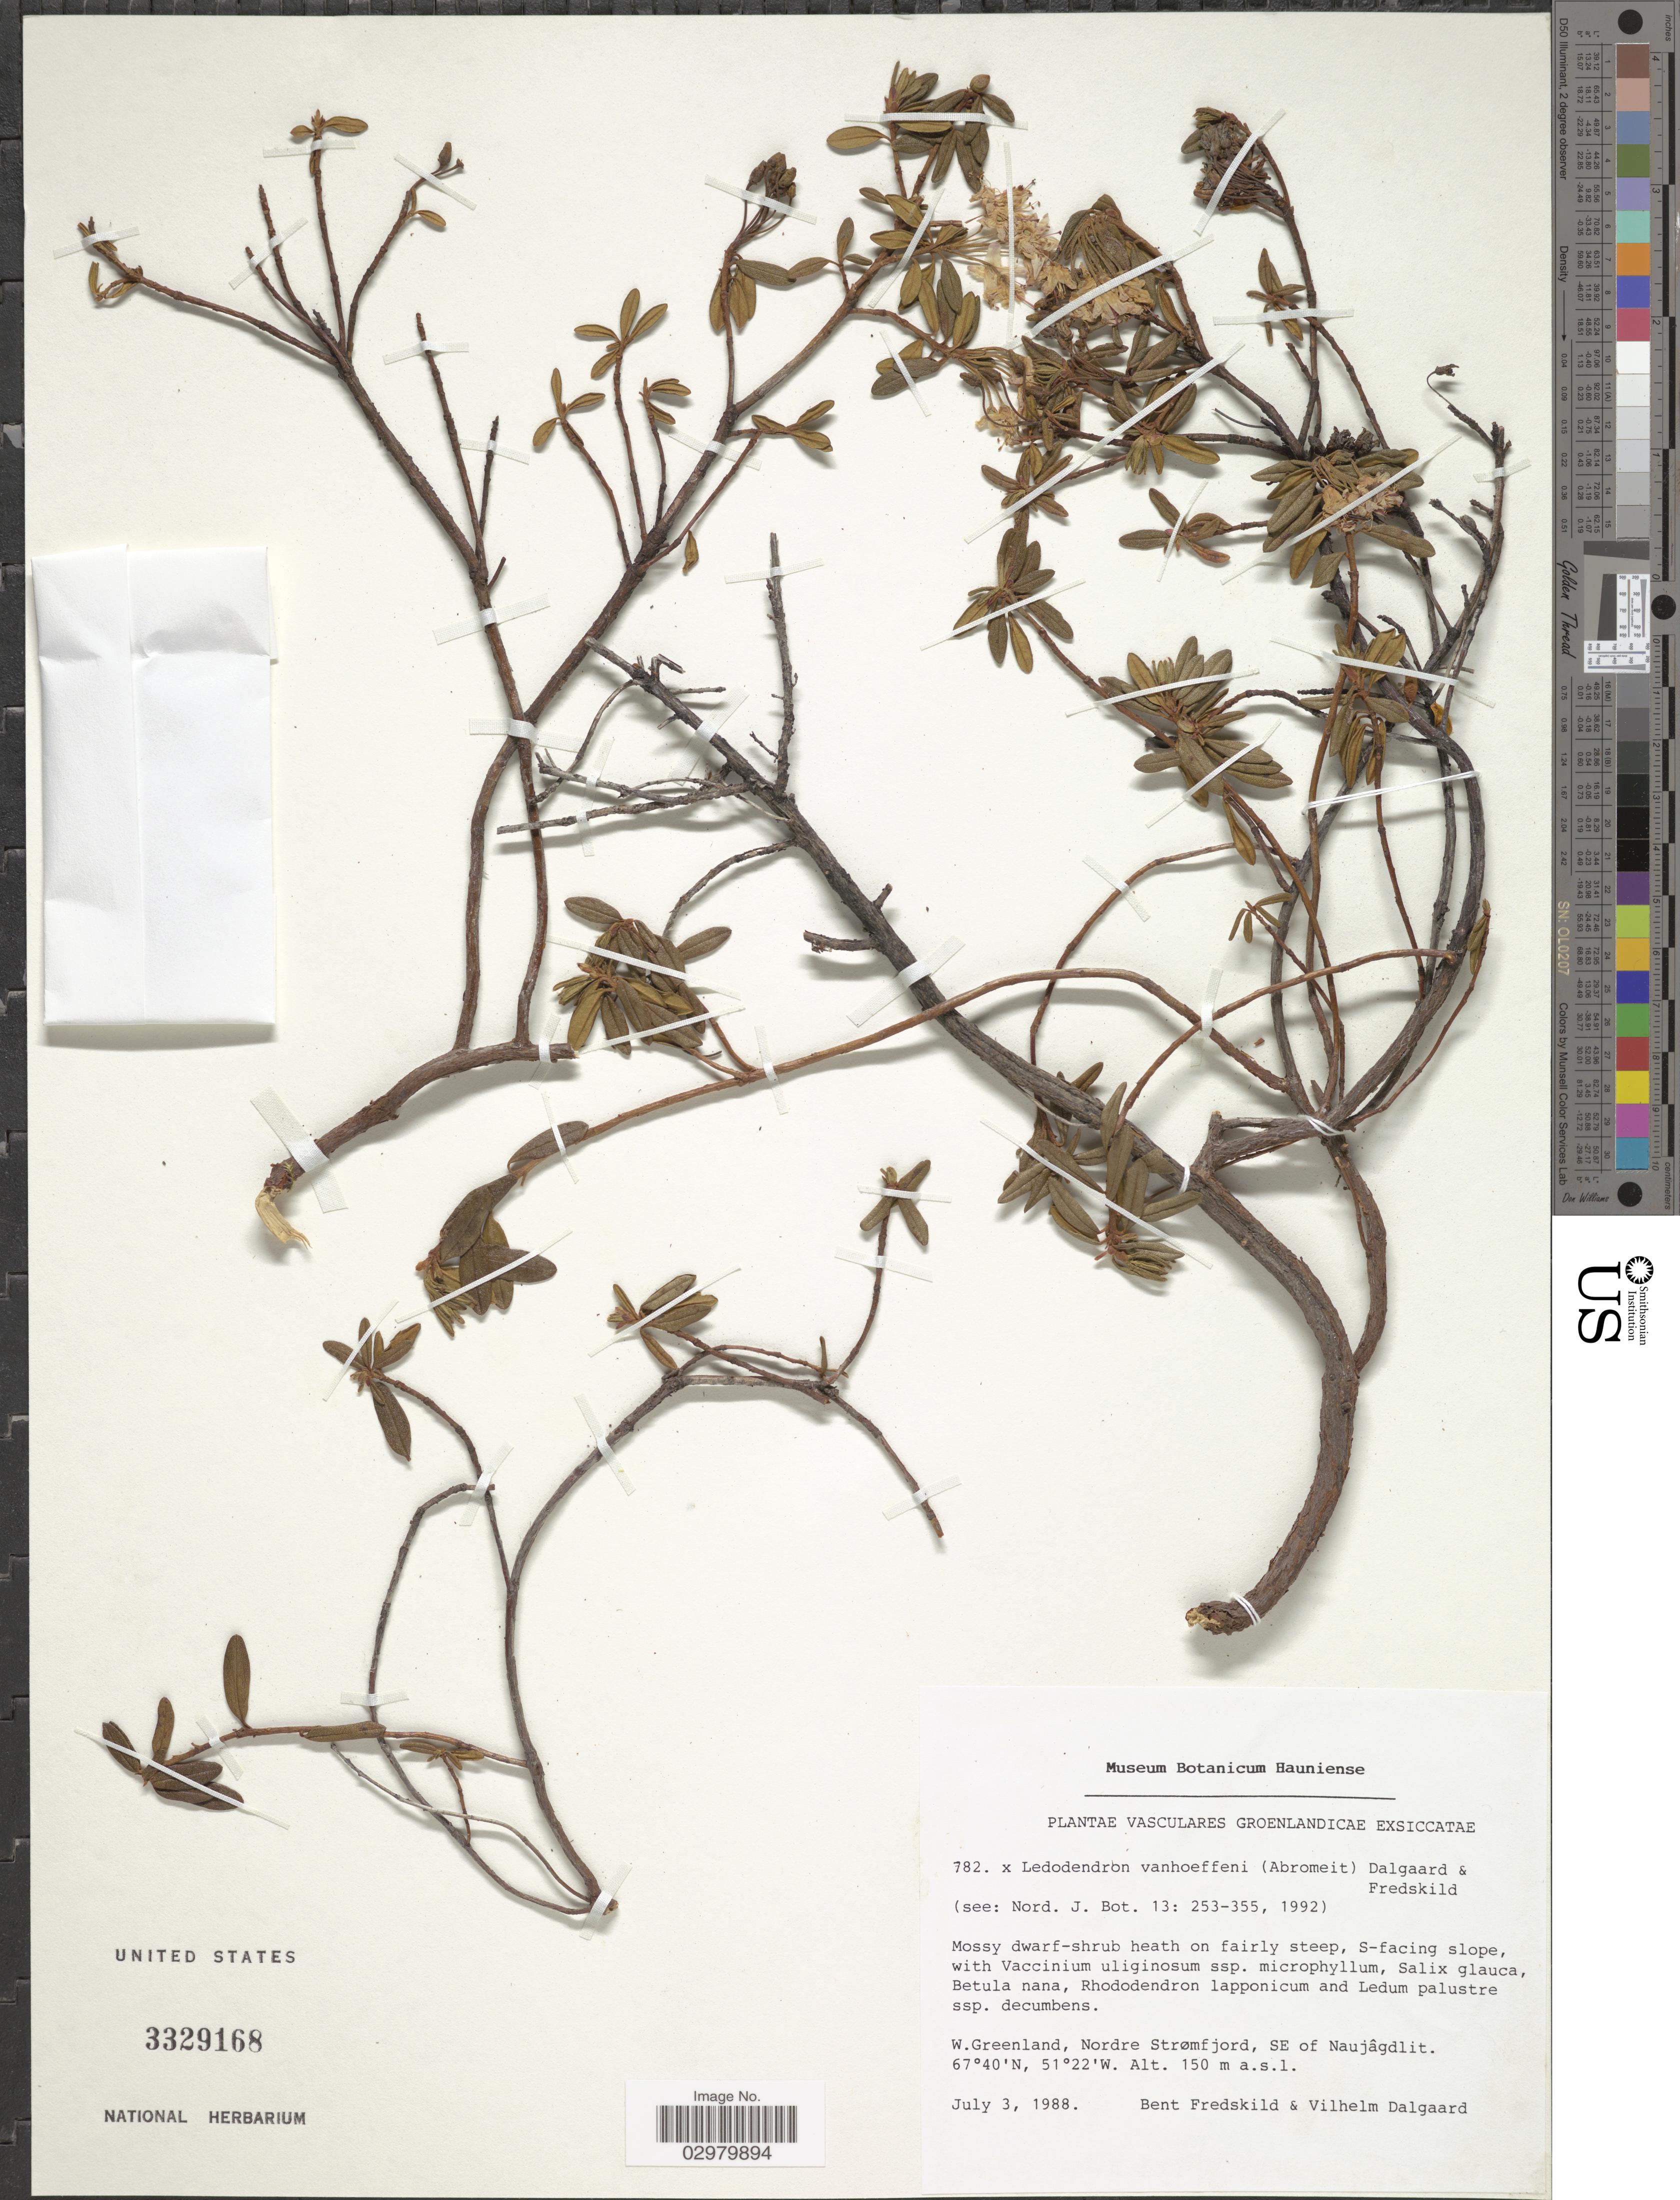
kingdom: Plantae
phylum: Tracheophyta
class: Magnoliopsida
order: Ericales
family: Ericaceae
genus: Ledodendron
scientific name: Ledodendron vanhoeffeni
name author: Dalgaard & Fredskild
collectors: B. Fredskild & V. Dalgaard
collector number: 782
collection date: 1988-07-03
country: Greenland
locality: W. Greenland, Nordre Strømfjord, SE of Naujâgdlit.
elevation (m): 150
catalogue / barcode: US 3329168